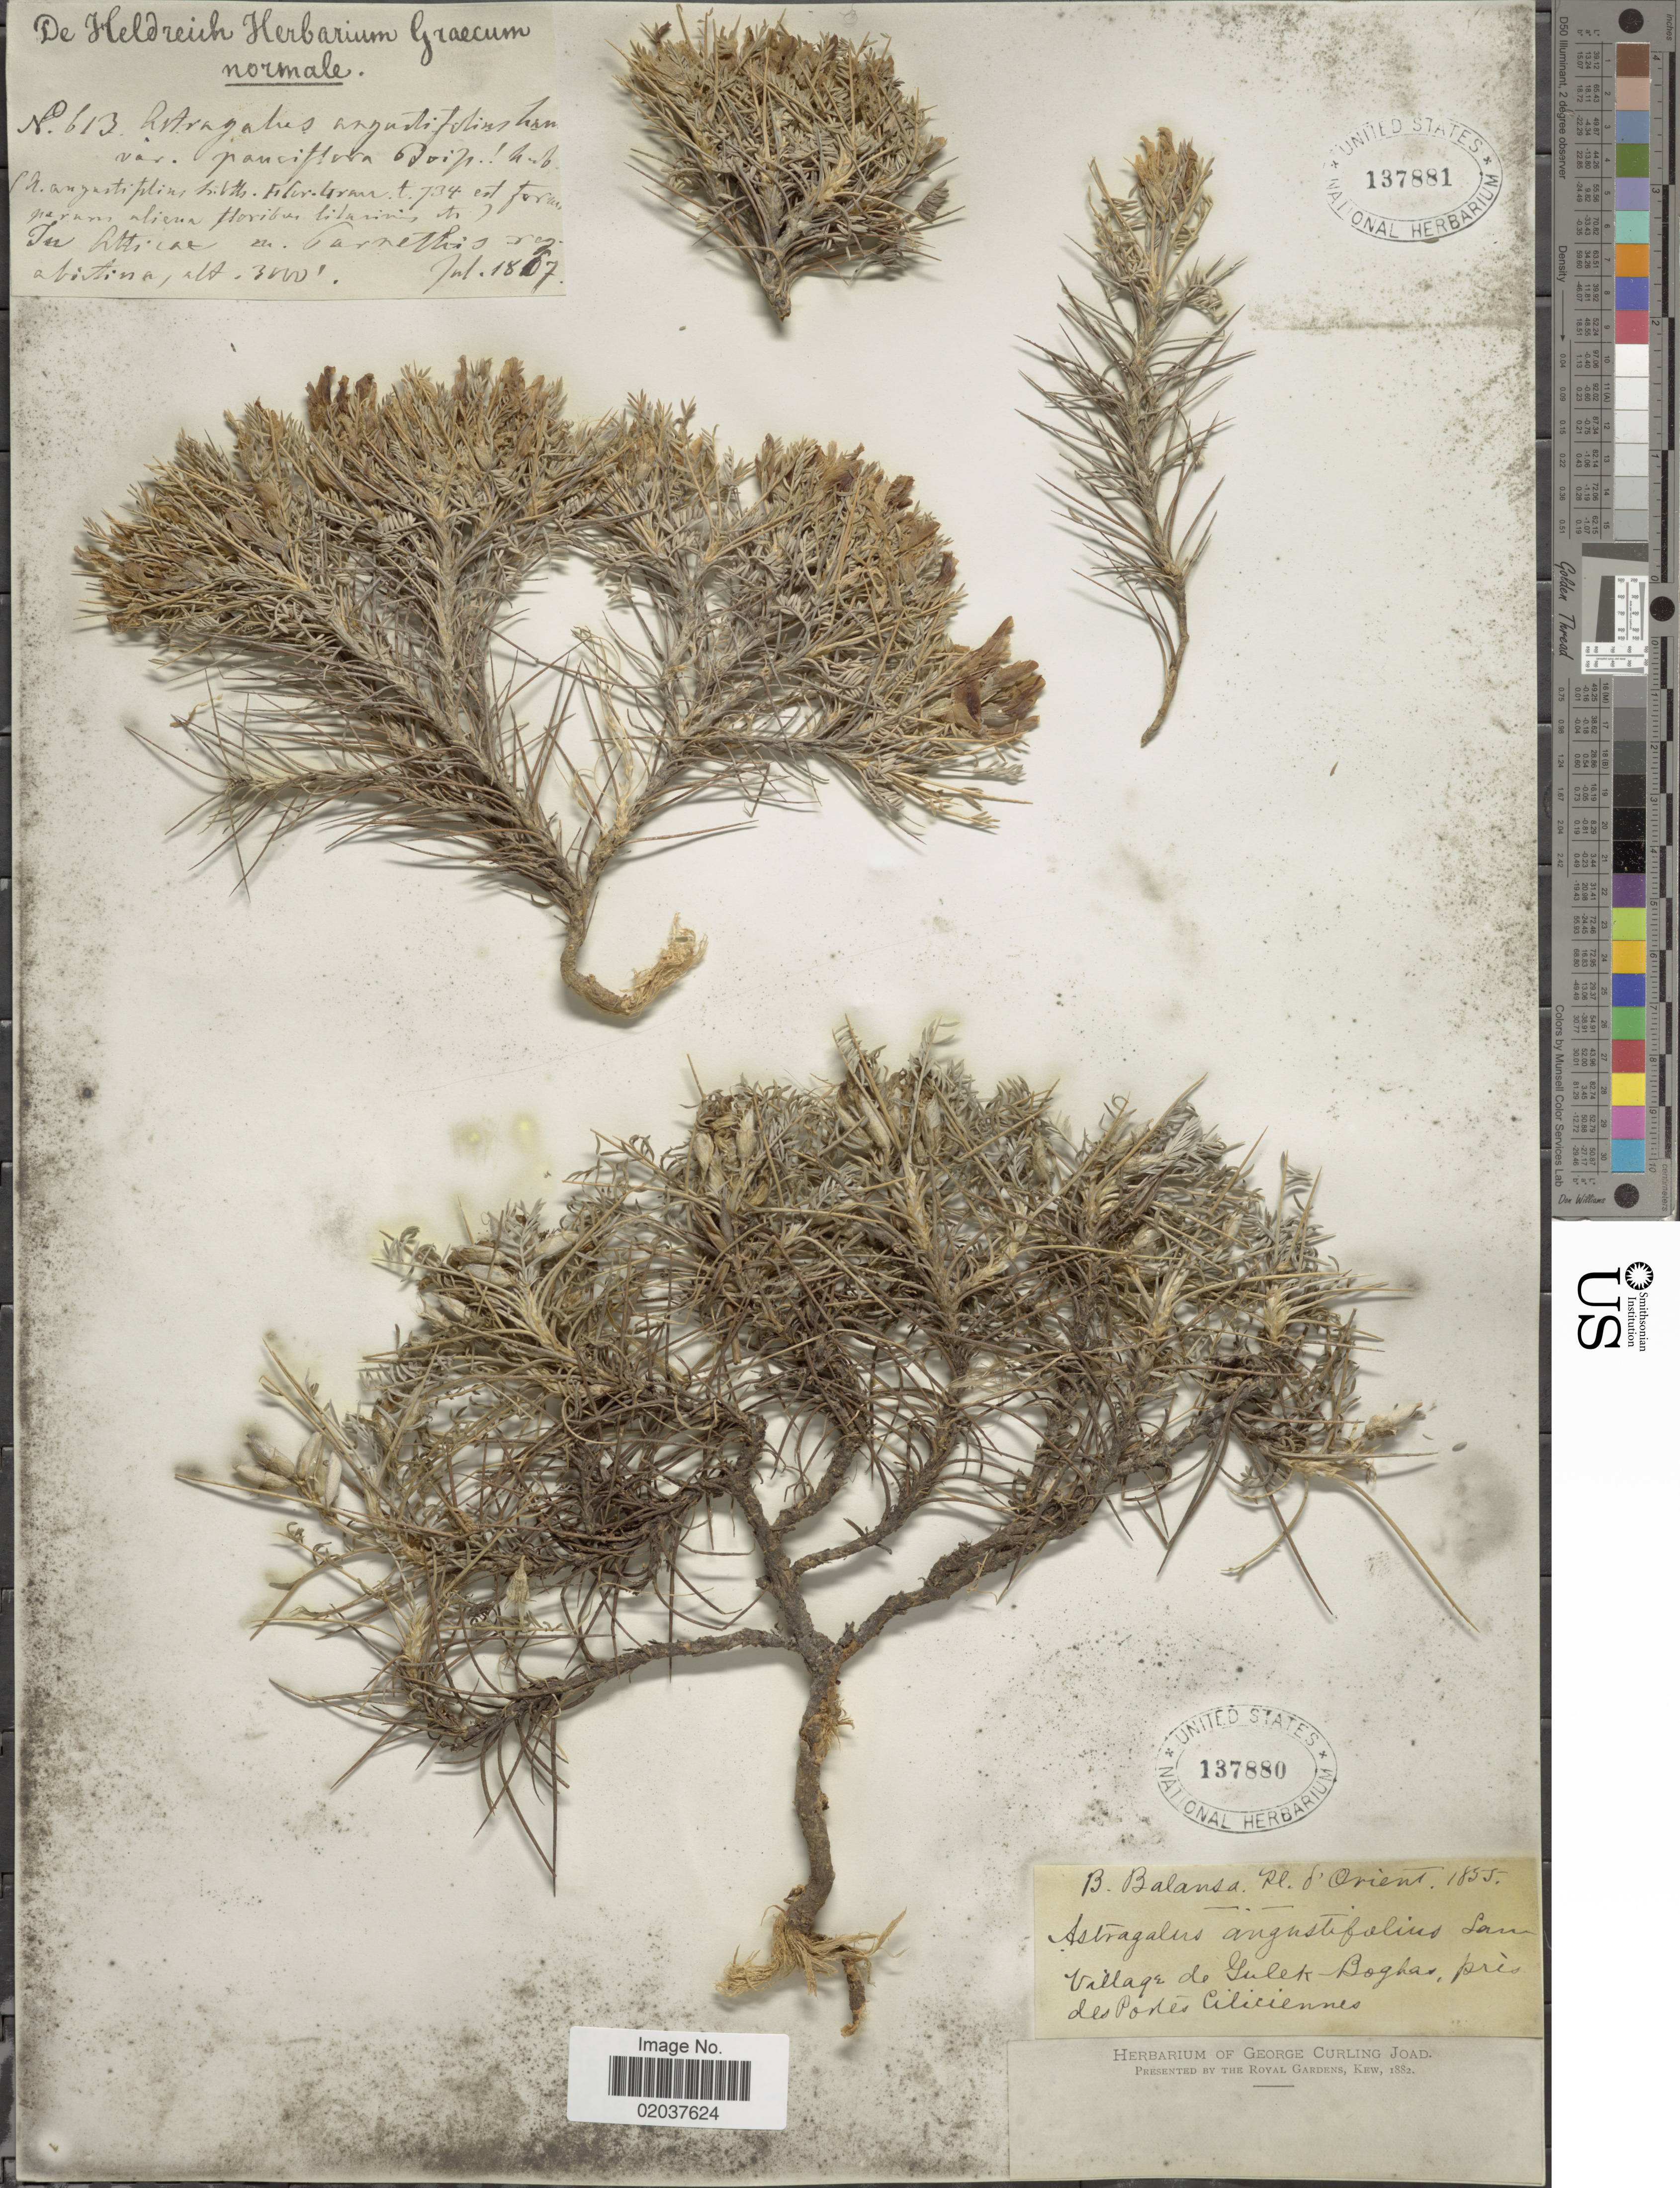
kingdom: Plantae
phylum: Tracheophyta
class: Magnoliopsida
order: Fabales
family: Fabaceae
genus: Astragalus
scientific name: Astragalus angustifolius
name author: Lam.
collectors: -. De Heldreich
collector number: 613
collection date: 1867-07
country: Greece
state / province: Attica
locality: In Attica m Parnethis reg. abitina.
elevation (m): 914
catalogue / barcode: US 137881-2